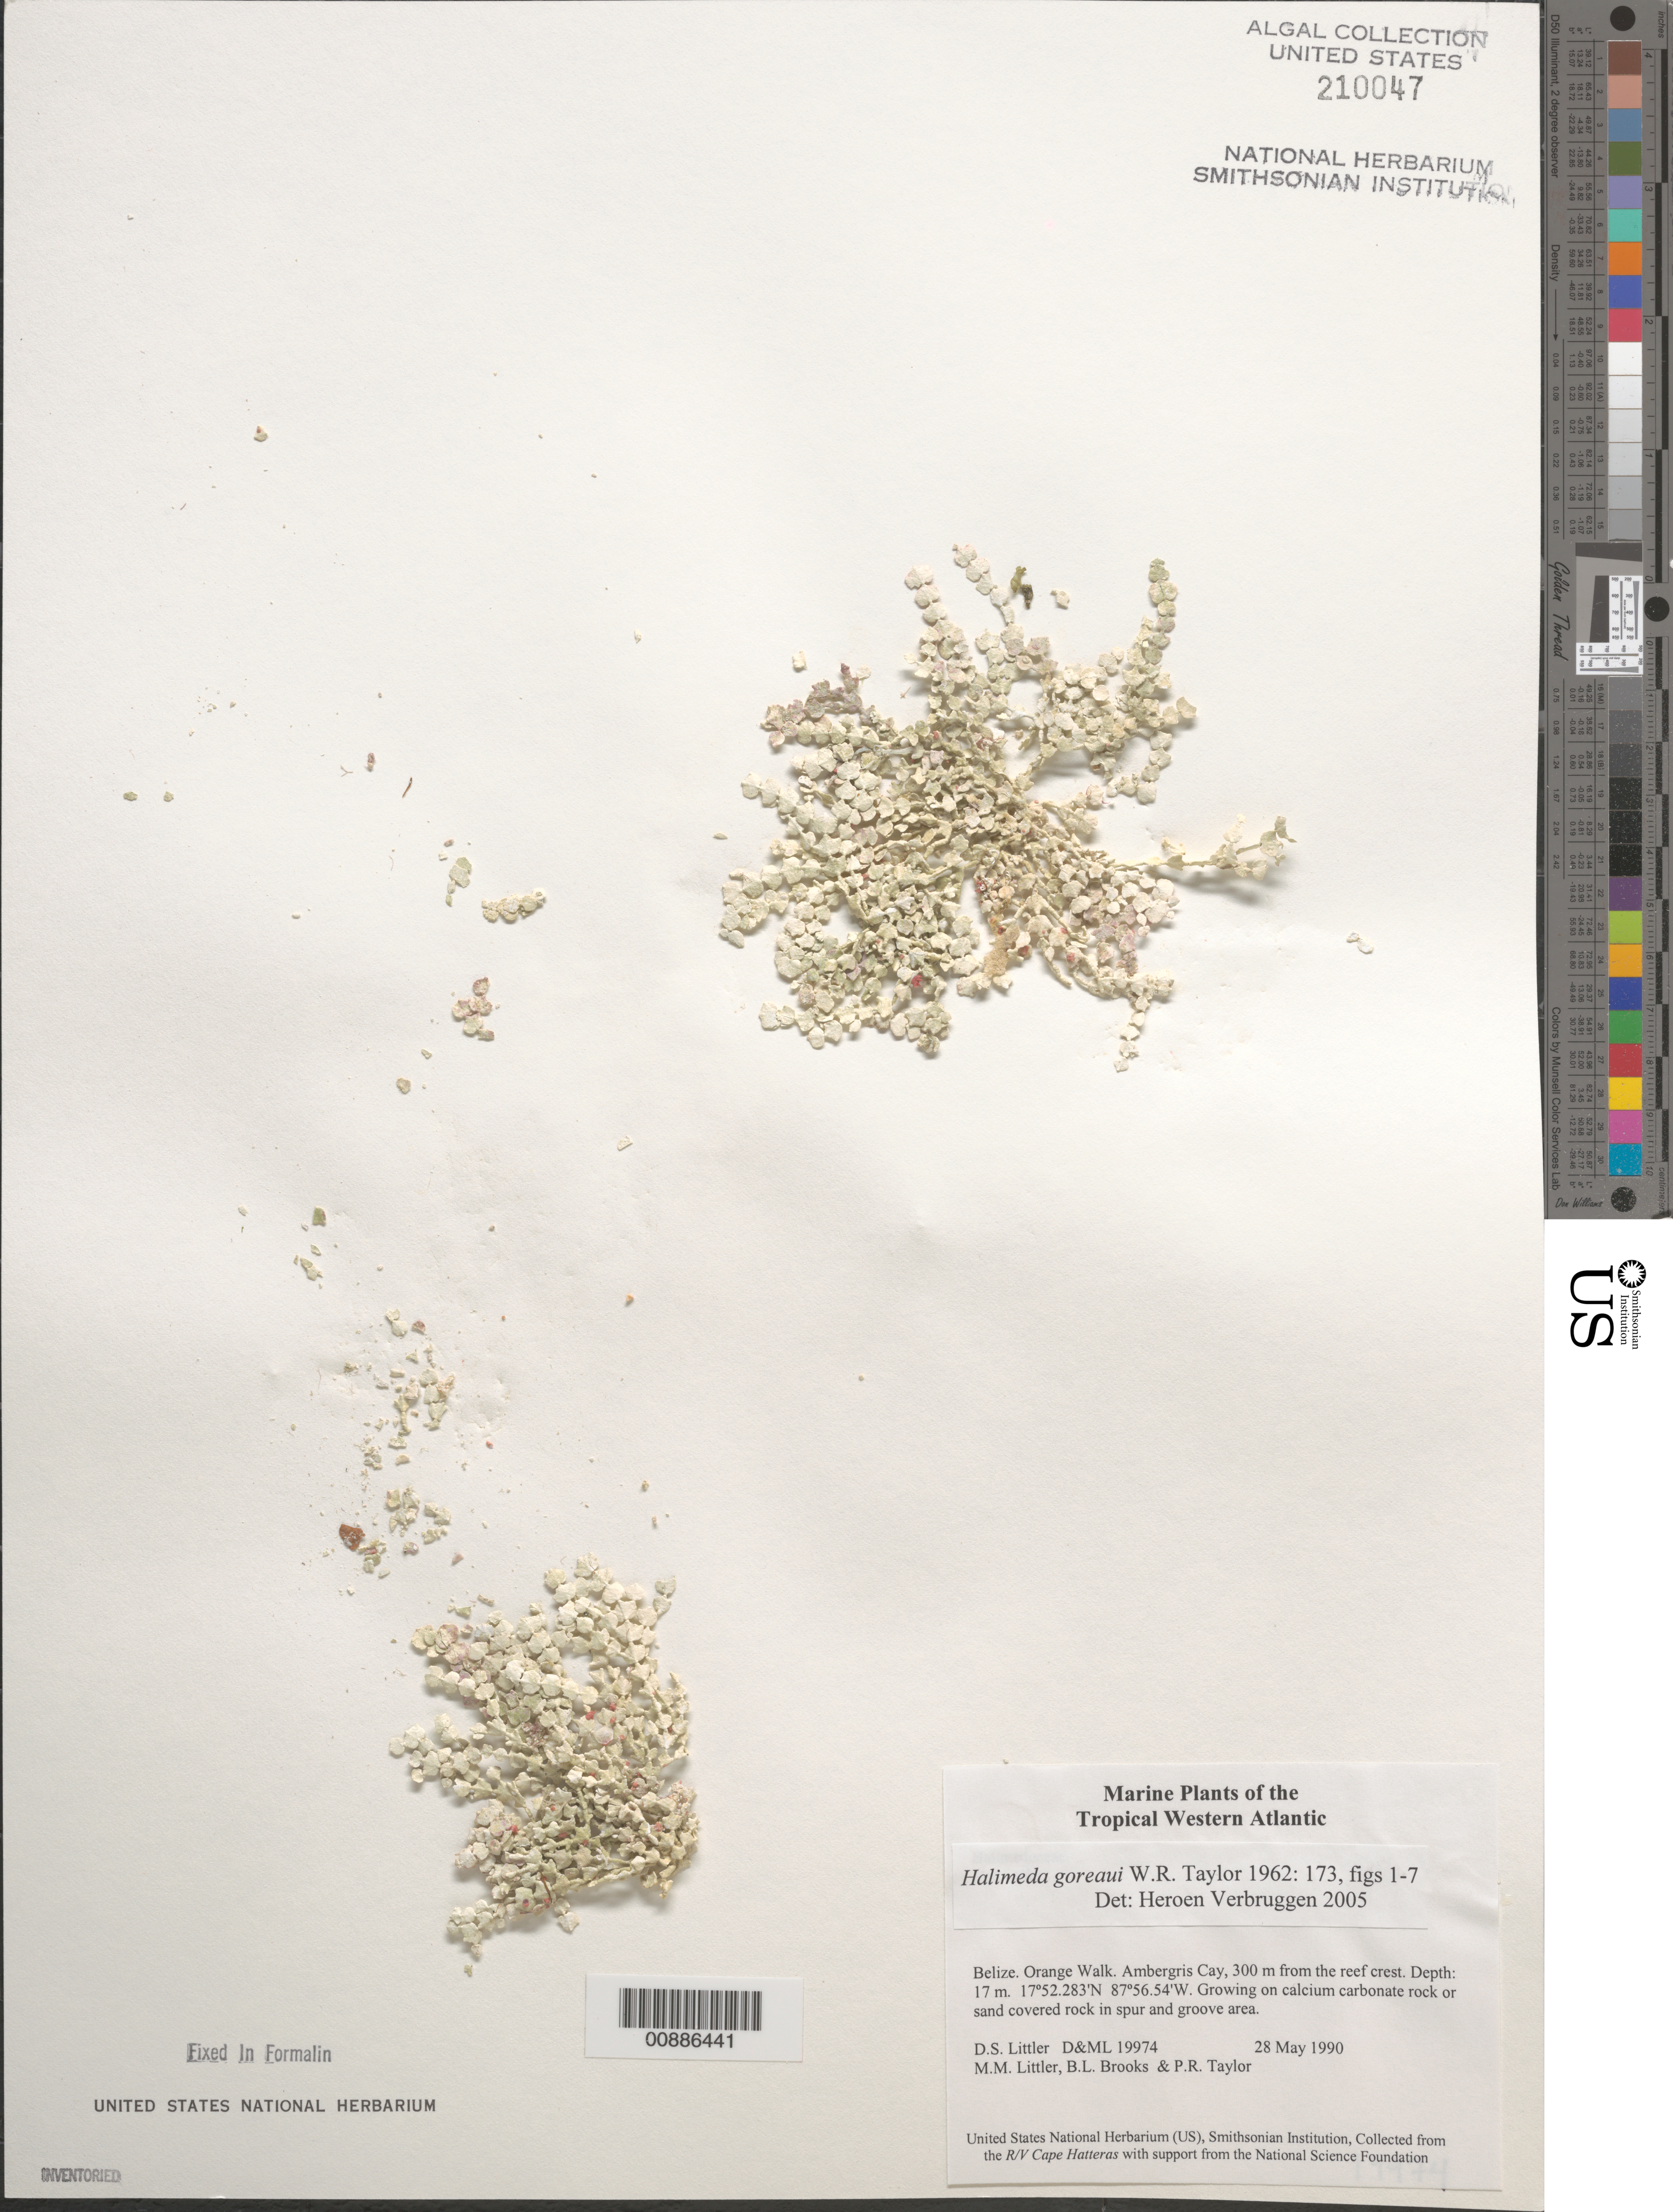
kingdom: Plantae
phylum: Chlorophyta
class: Ulvophyceae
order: Bryopsidales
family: Halimedaceae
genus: Halimeda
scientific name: Halimeda goreaui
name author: W.R. Taylor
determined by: Verbruggen, H.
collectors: D. S. Littler, M. M. Littler, B. Brooks & P. R. Taylor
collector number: D&ML 19974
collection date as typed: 28 May 1990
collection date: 1990-05-28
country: Belize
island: Ambergris Cay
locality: Orange Walk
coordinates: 17 52.283'N, 87 56.54'W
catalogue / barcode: US 210047